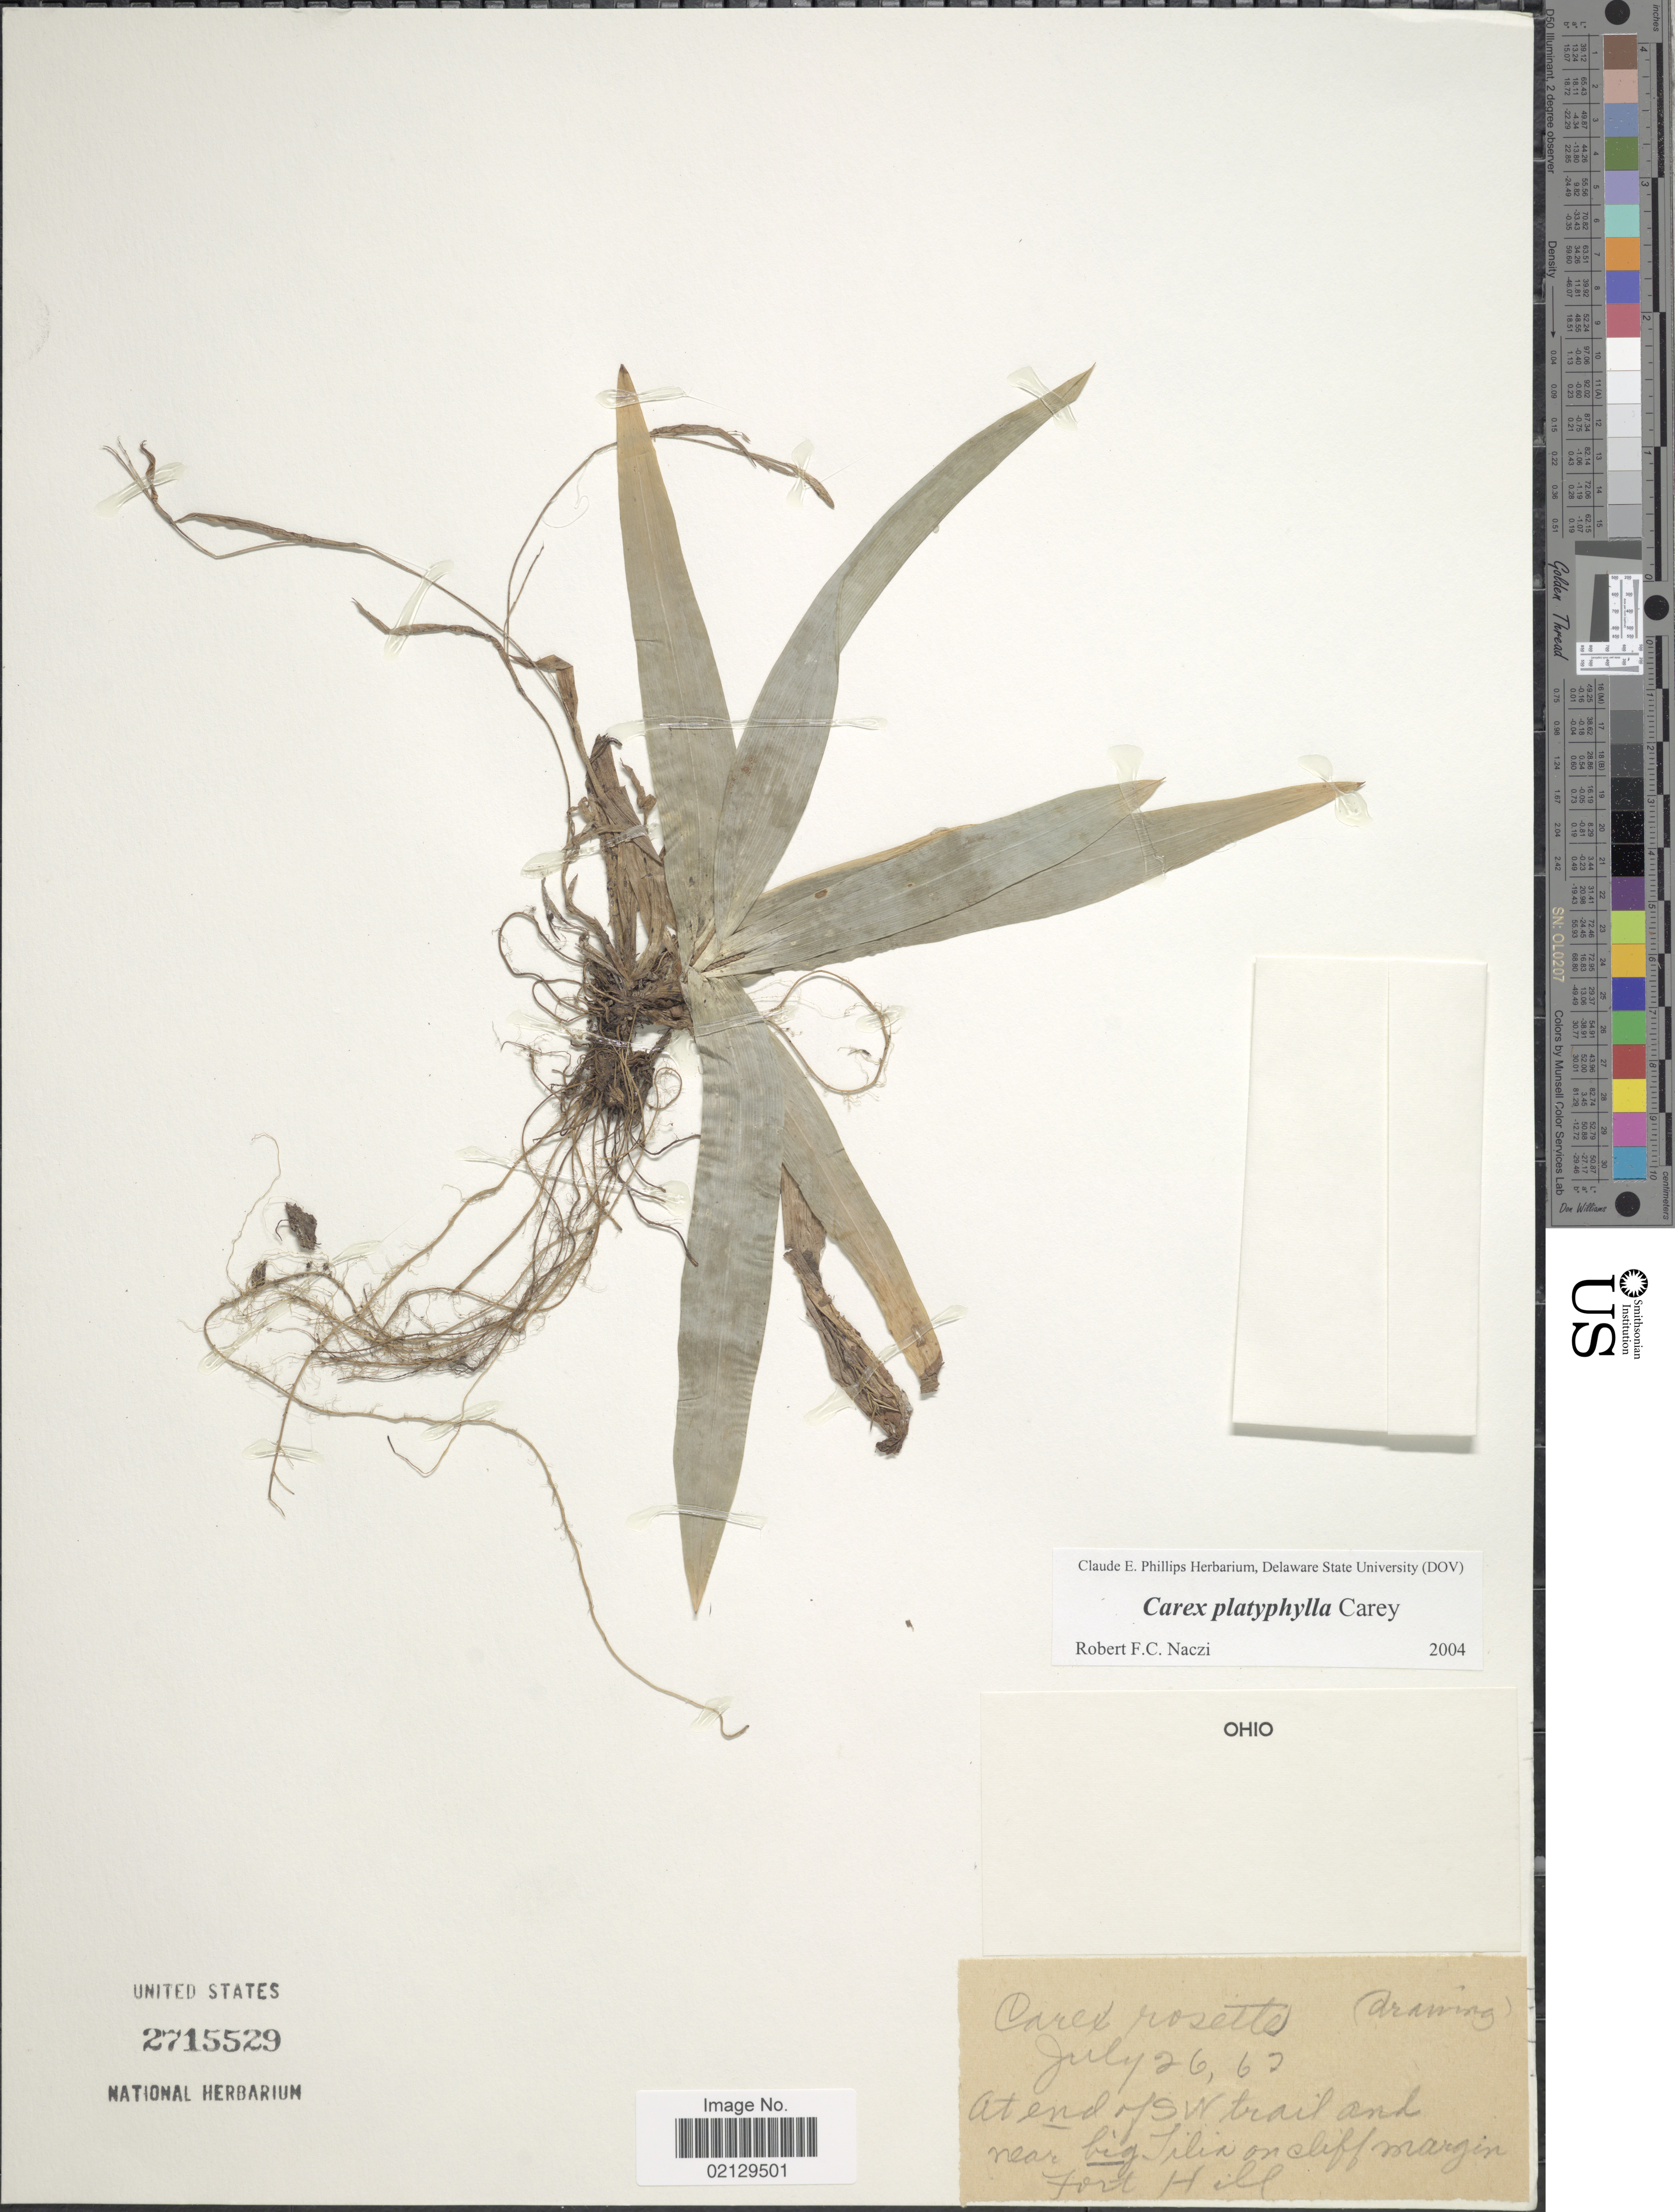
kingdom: Plantae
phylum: Tracheophyta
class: Liliopsida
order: Poales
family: Cyperaceae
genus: Carex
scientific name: Carex platyphylla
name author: J. Carey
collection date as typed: Transcribed d/m/y: 26/7/62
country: United States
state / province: Ohio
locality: At end of SW trail and near BIg Ilia on cliff margin, Fort Hill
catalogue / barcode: US 2715529